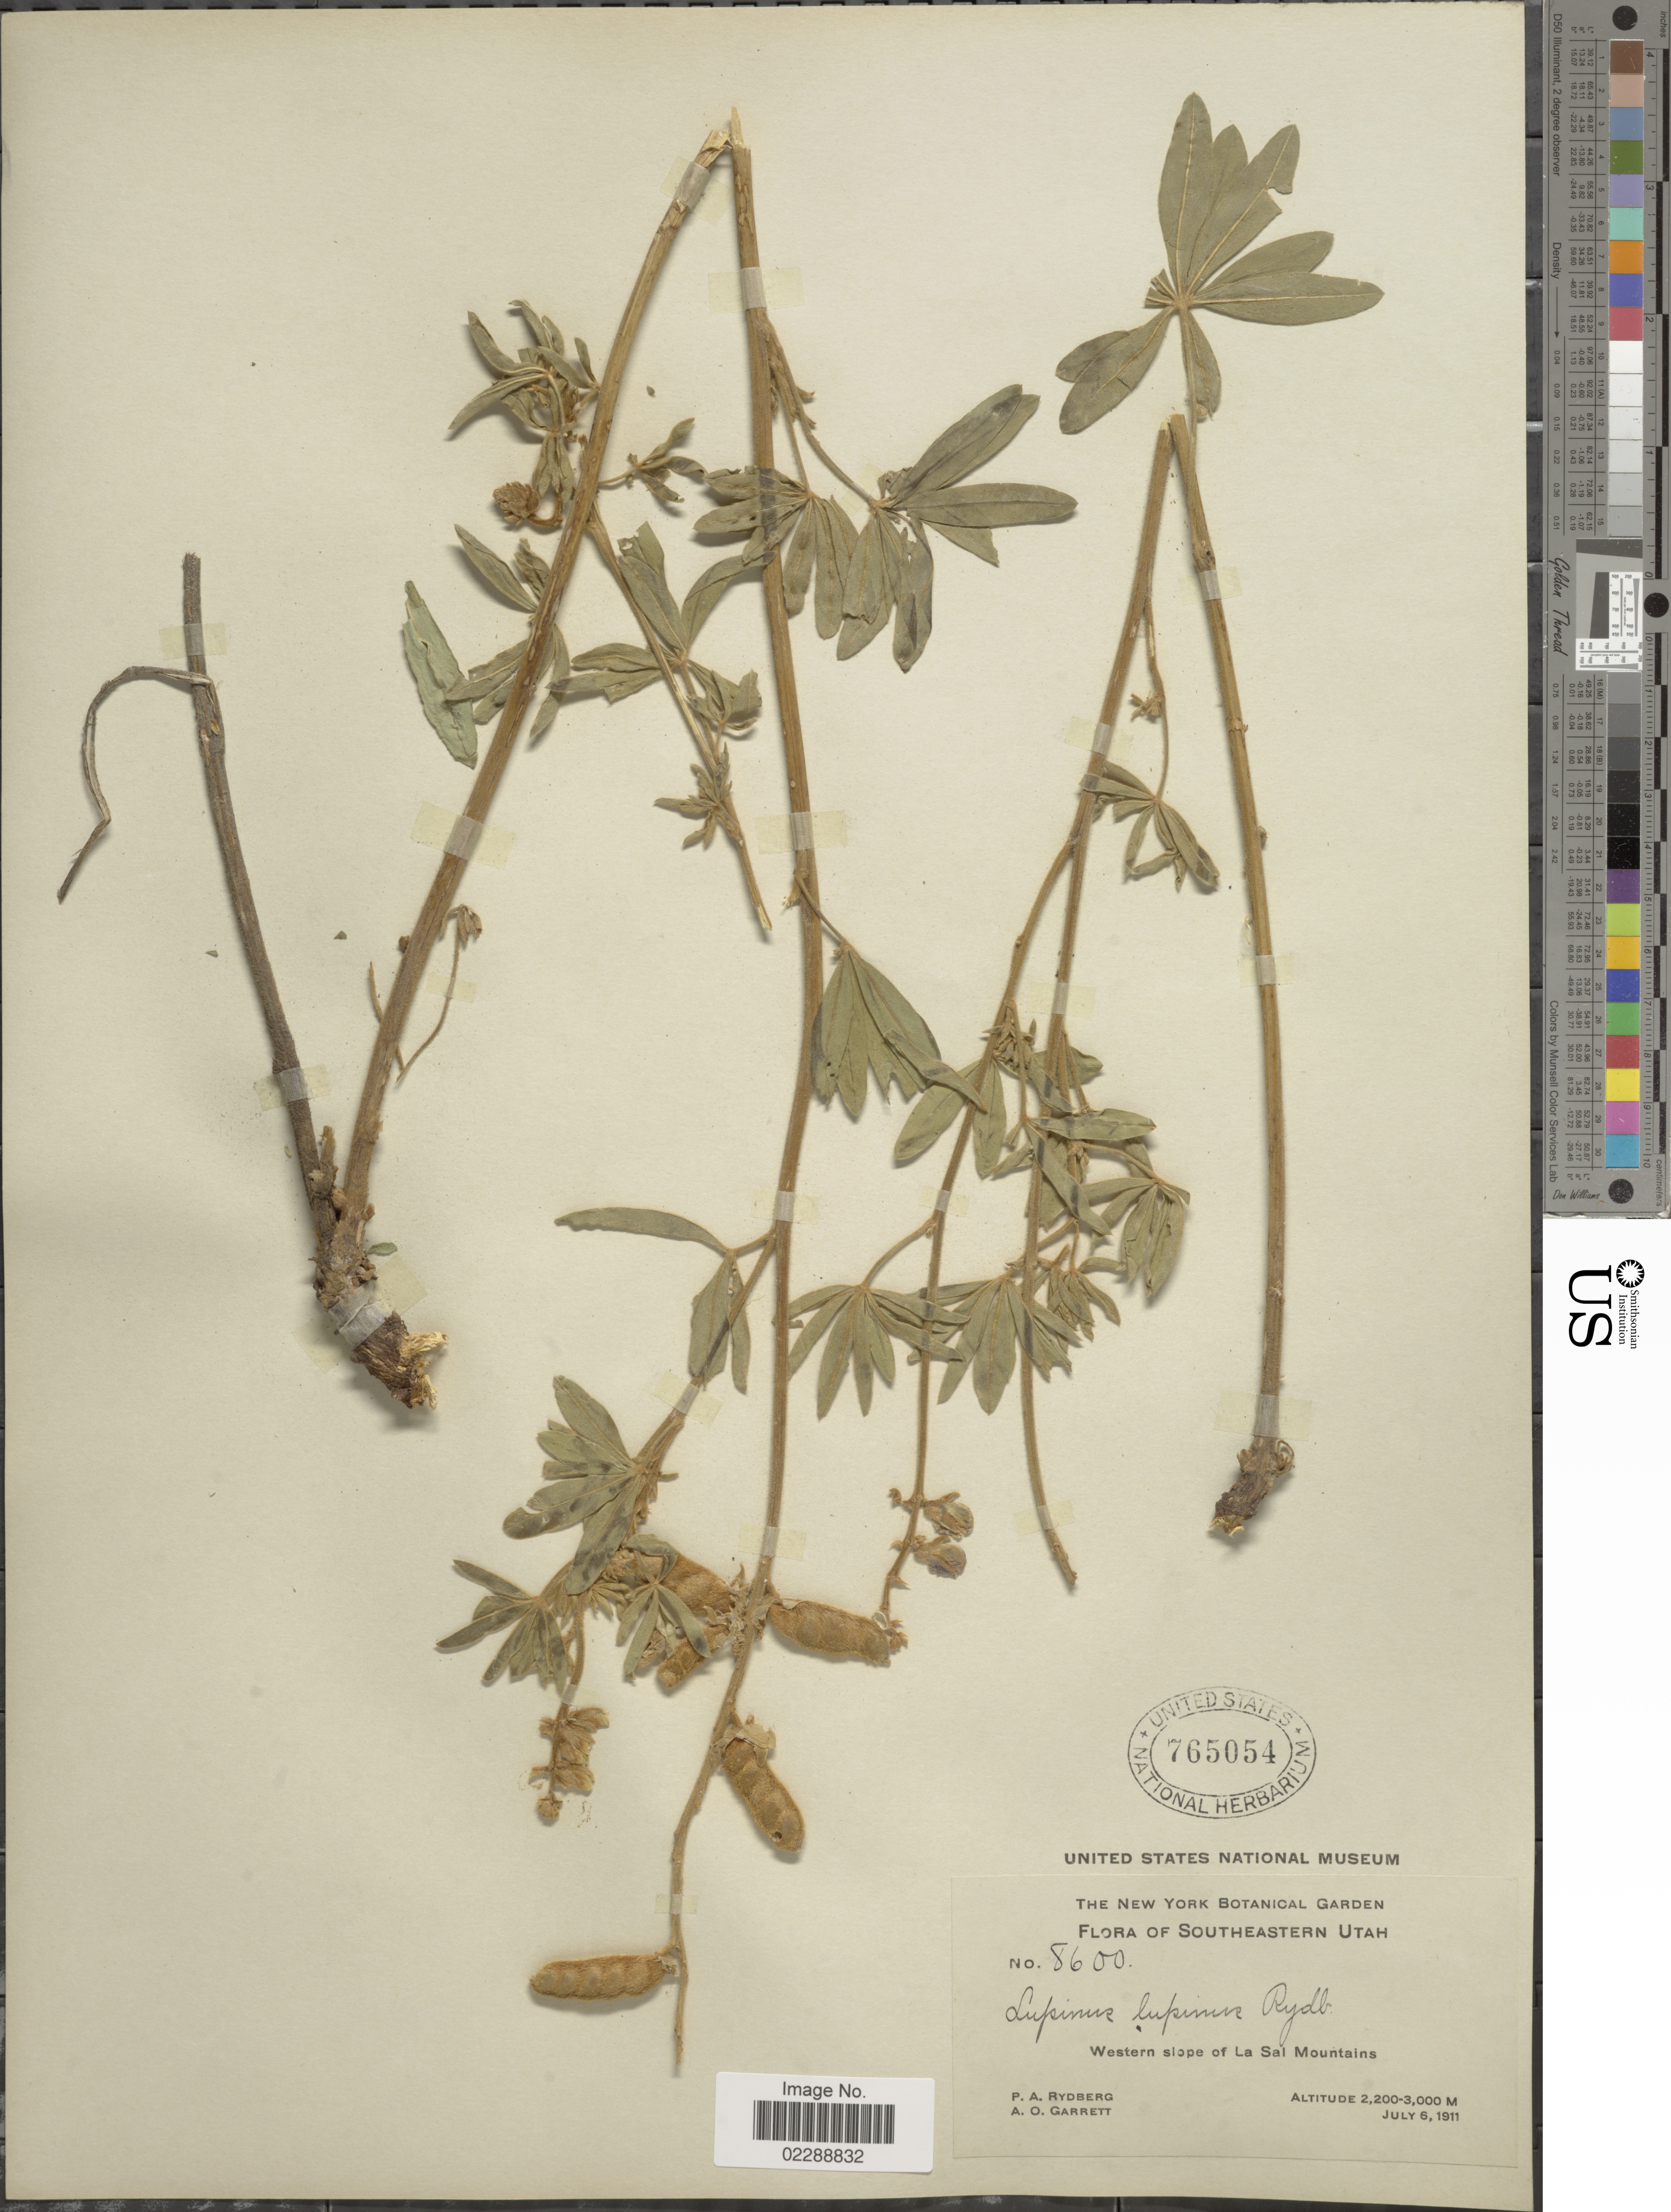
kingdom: Plantae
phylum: Tracheophyta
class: Magnoliopsida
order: Fabales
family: Fabaceae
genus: Lupinus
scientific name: Lupinus sp.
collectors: P. A. Rydberg & A. O. Garrett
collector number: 8600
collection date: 1911-07-06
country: United States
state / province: Utah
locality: Southeastern Utah, Western slope of La Sal Mountains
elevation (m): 2200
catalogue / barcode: US 765054